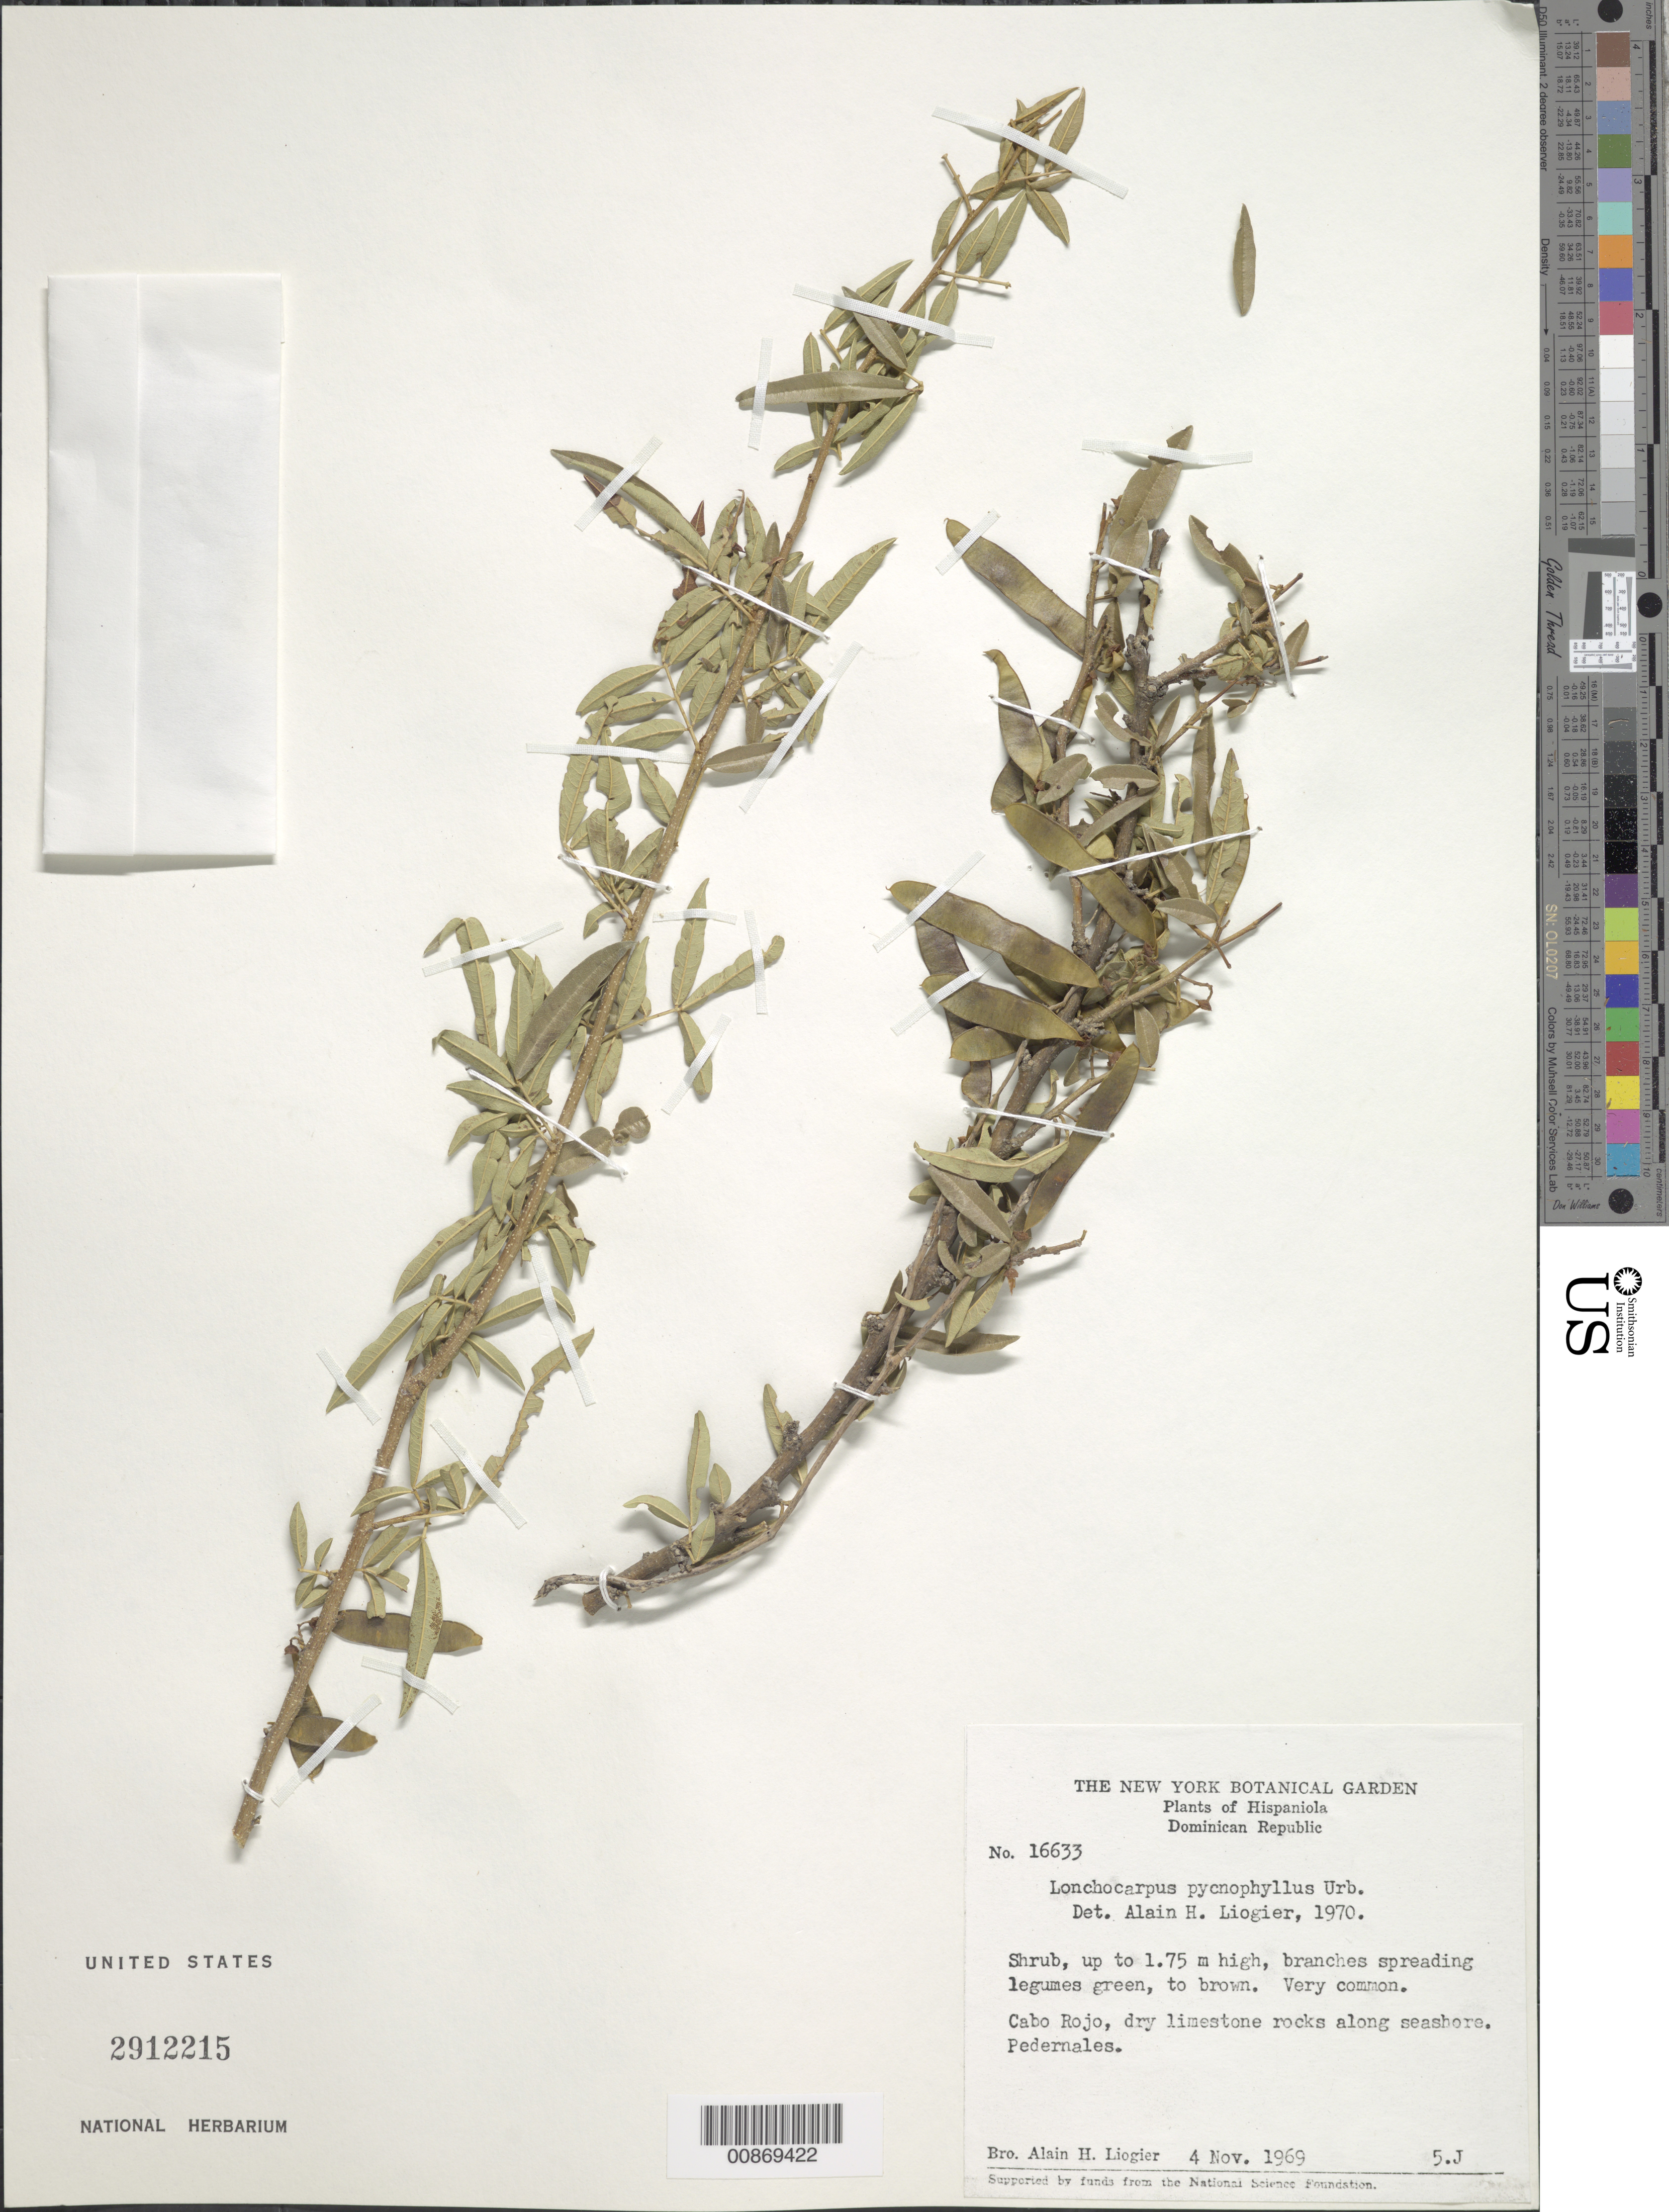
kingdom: Plantae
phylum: Tracheophyta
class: Magnoliopsida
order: Fabales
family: Fabaceae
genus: Lonchocarpus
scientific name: Lonchocarpus pycnophyllus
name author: Urb.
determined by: Liogier, Alain H.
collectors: A. H. Liogier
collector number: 16633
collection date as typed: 04 Nov 1969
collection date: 1969-11-04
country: Dominican Republic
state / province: Pedernales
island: Hispaniola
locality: Cabo Rojo, along seashore. Pedernales.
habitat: Dry limestone rocks along seashore.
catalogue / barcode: US 2912215